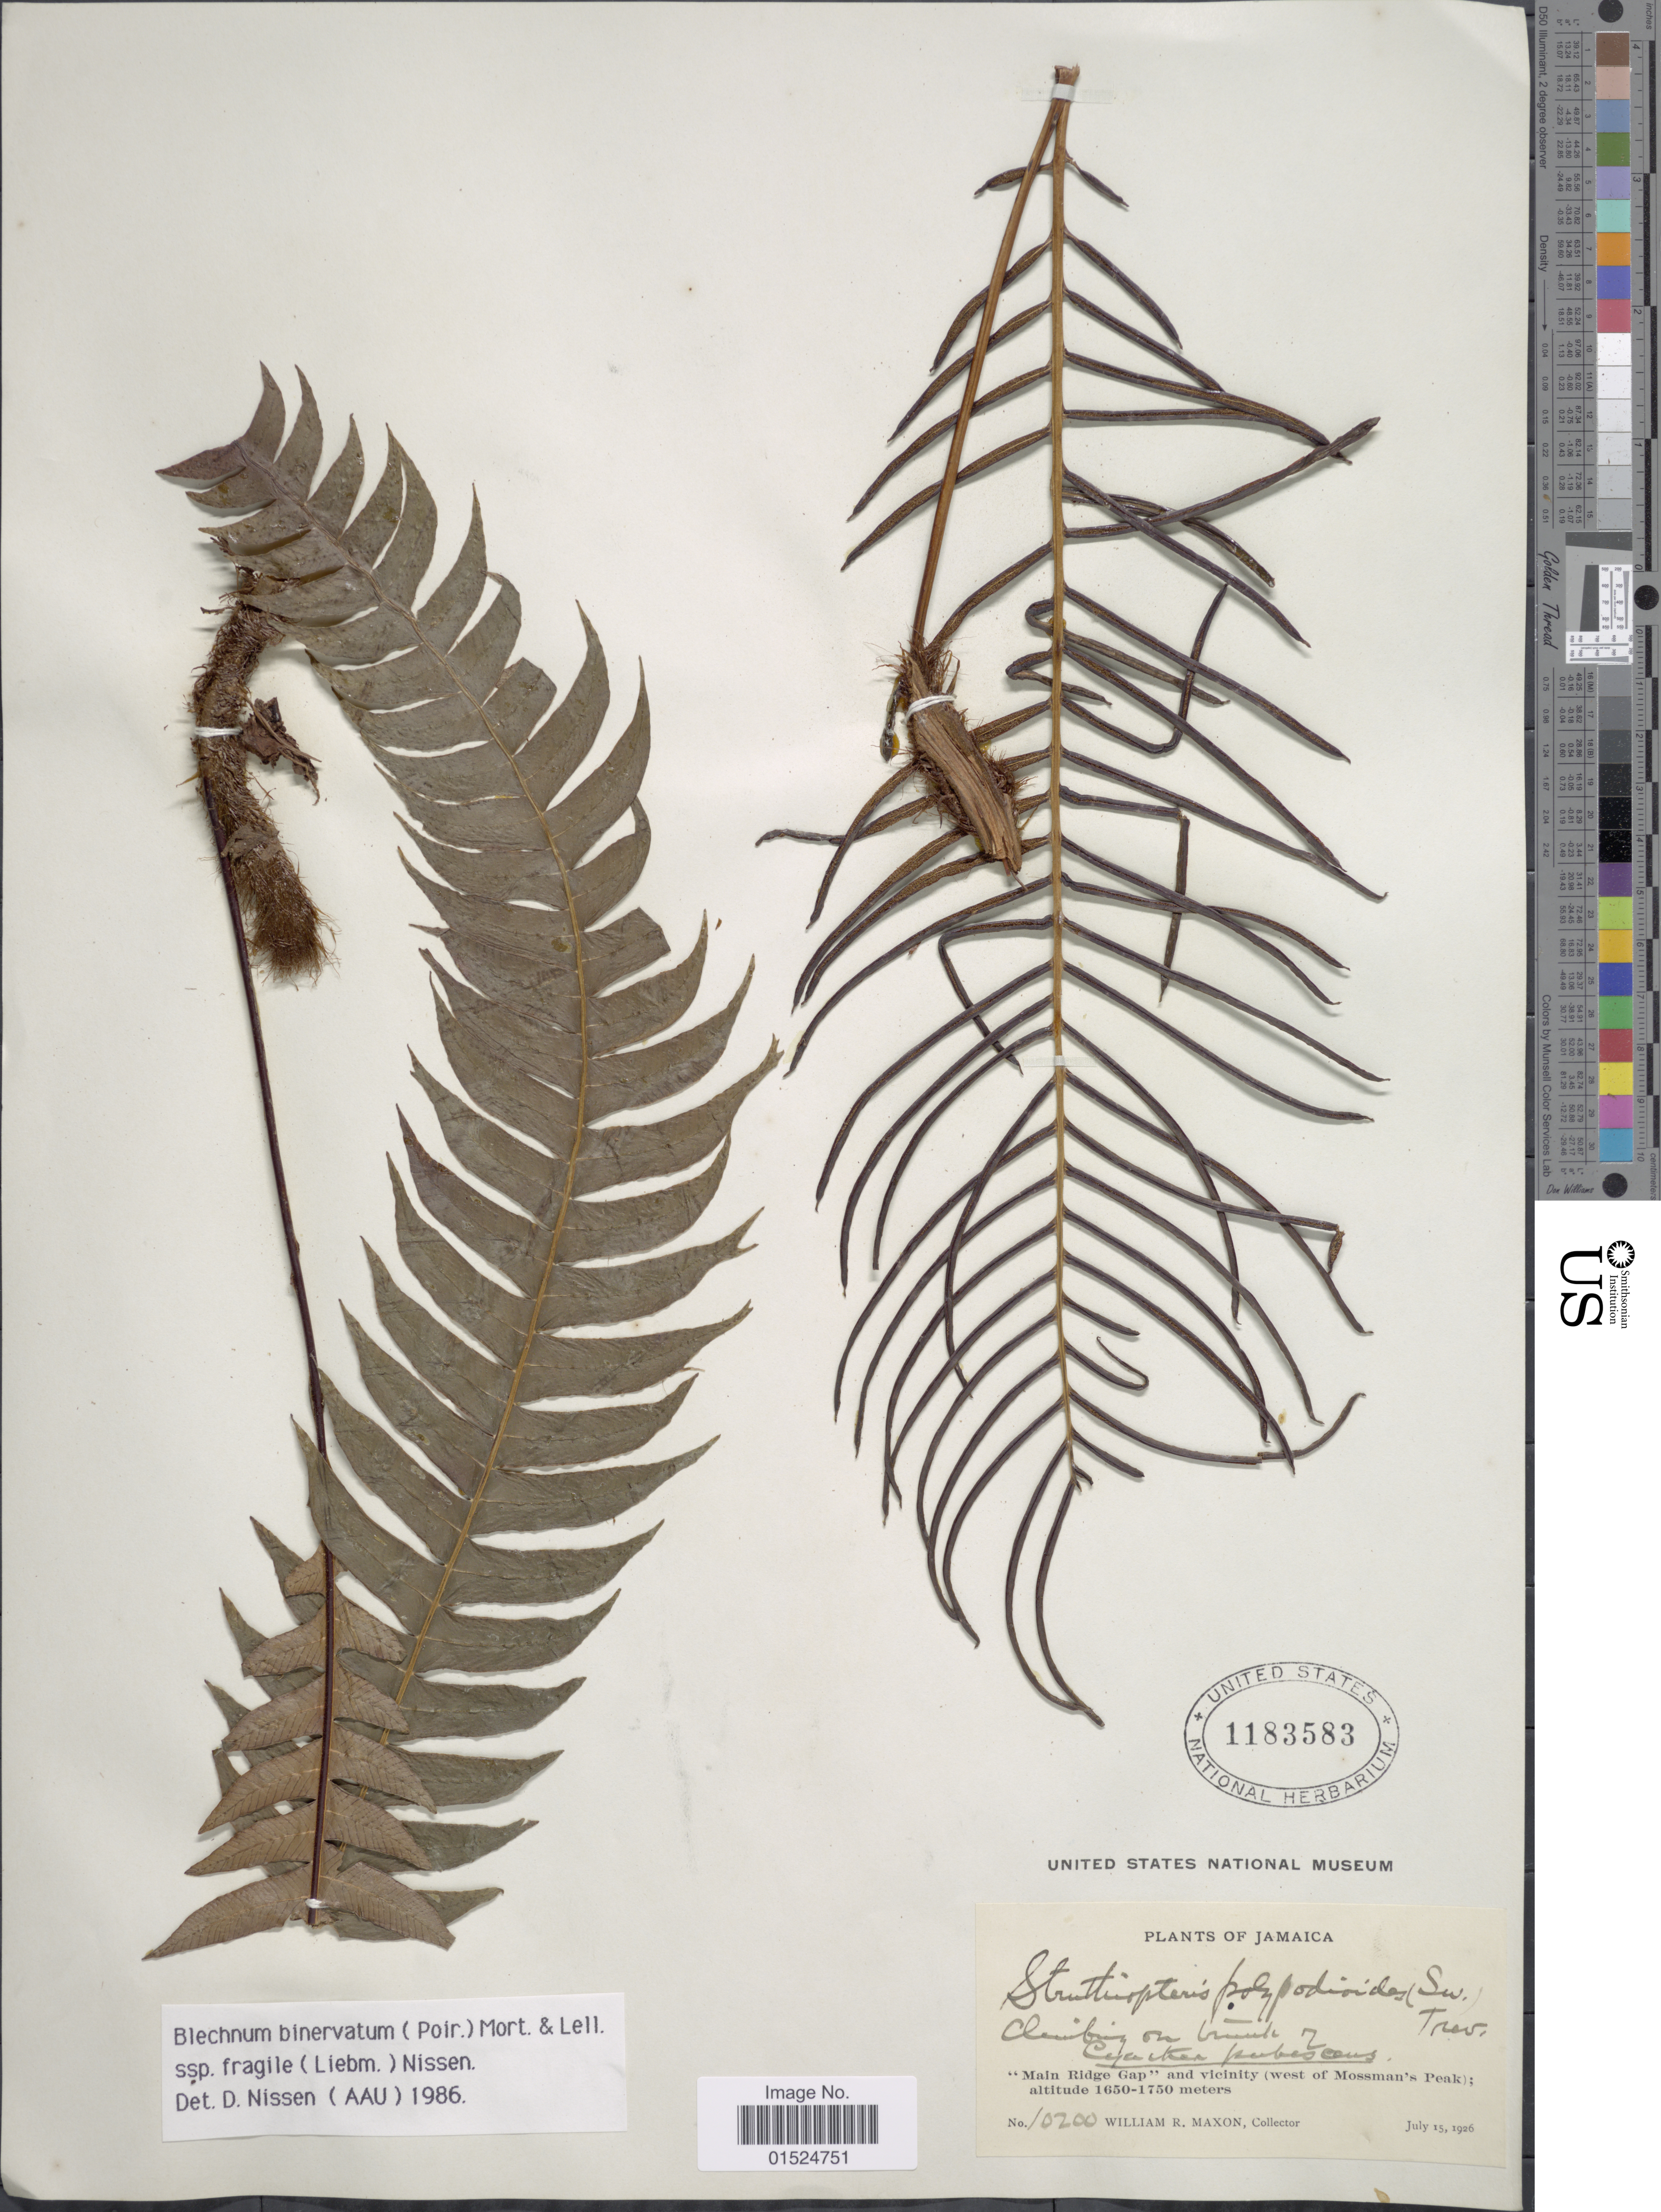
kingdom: Plantae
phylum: Tracheophyta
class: Polypodiopsida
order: Polypodiales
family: Blechnaceae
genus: Blechnum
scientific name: Blechnum fragile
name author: (Liebm.) C.V. Morton & Lellinger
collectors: W. R. Maxon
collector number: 10200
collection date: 1926-07-15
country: Jamaica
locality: Main Ridge Gap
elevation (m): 1650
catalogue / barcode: US 1183583